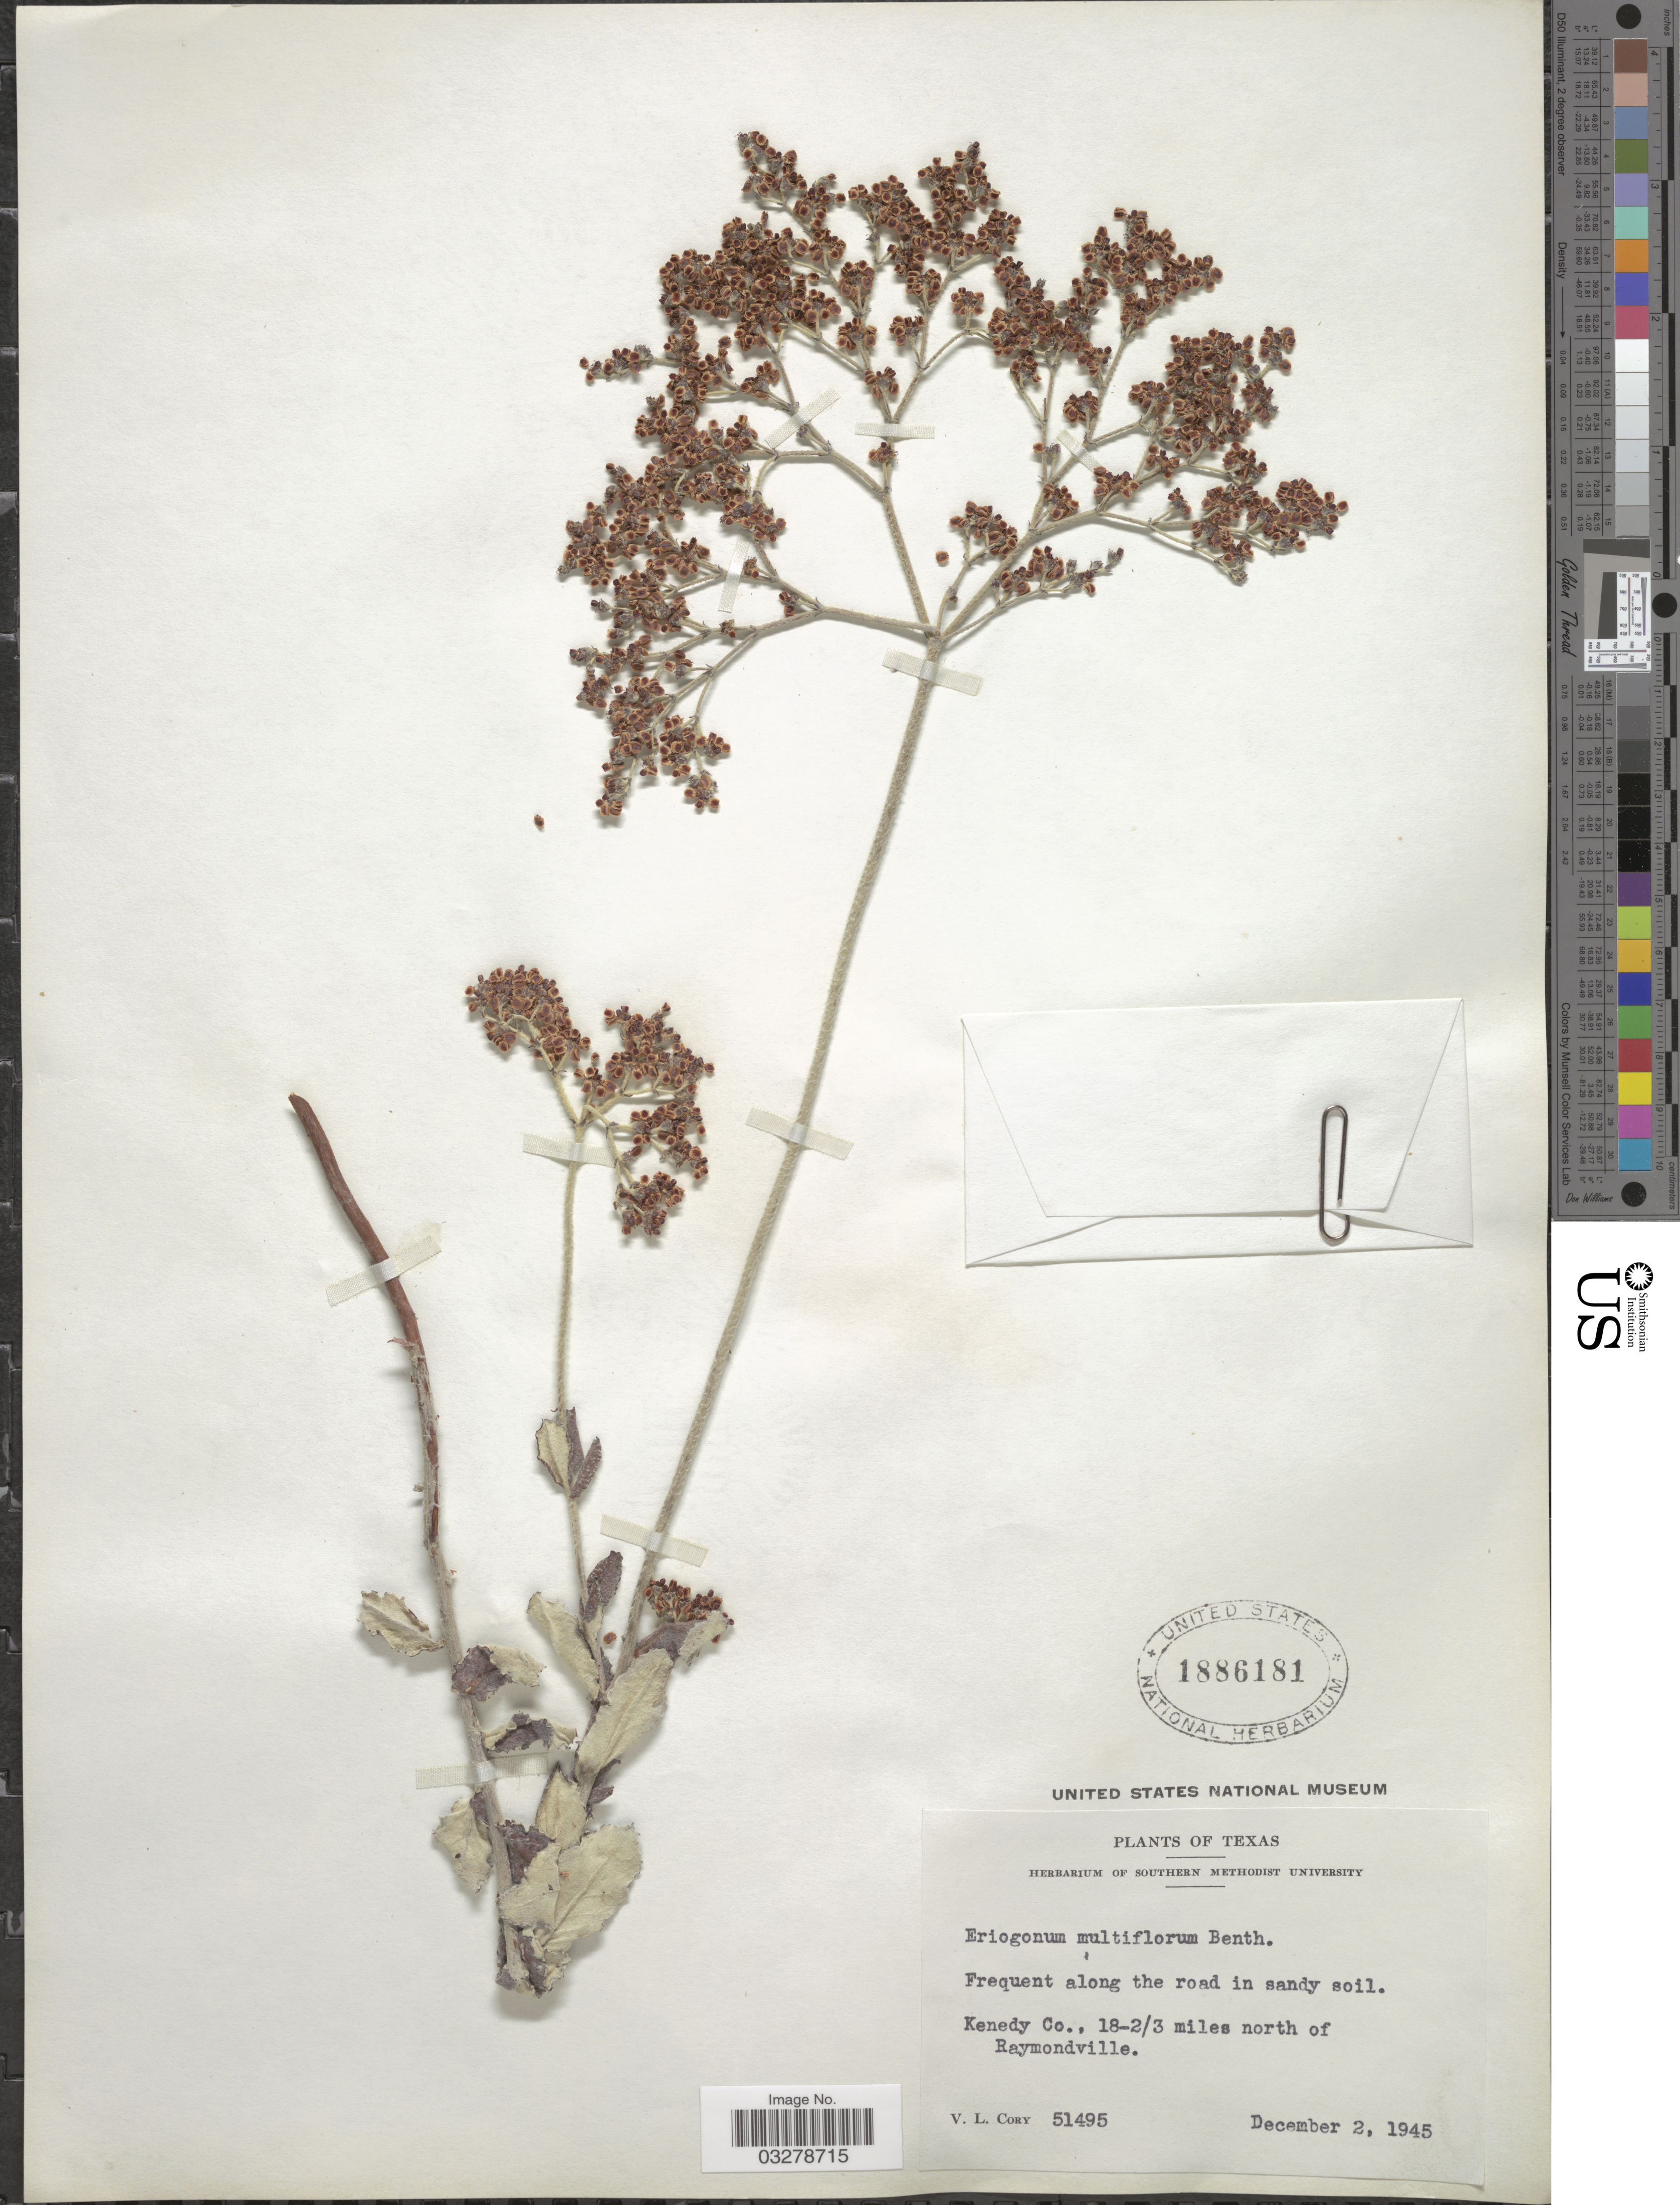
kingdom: Plantae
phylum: Tracheophyta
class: Magnoliopsida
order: Caryophyllales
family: Polygonaceae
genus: Eriogonum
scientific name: Eriogonum multiflorum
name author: Benth.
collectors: V. Cory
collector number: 51495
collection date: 1945-12-02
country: United States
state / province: Texas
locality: Kenedy Co., 18-2/3 miles north of Raymondville.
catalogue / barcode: US 1886181